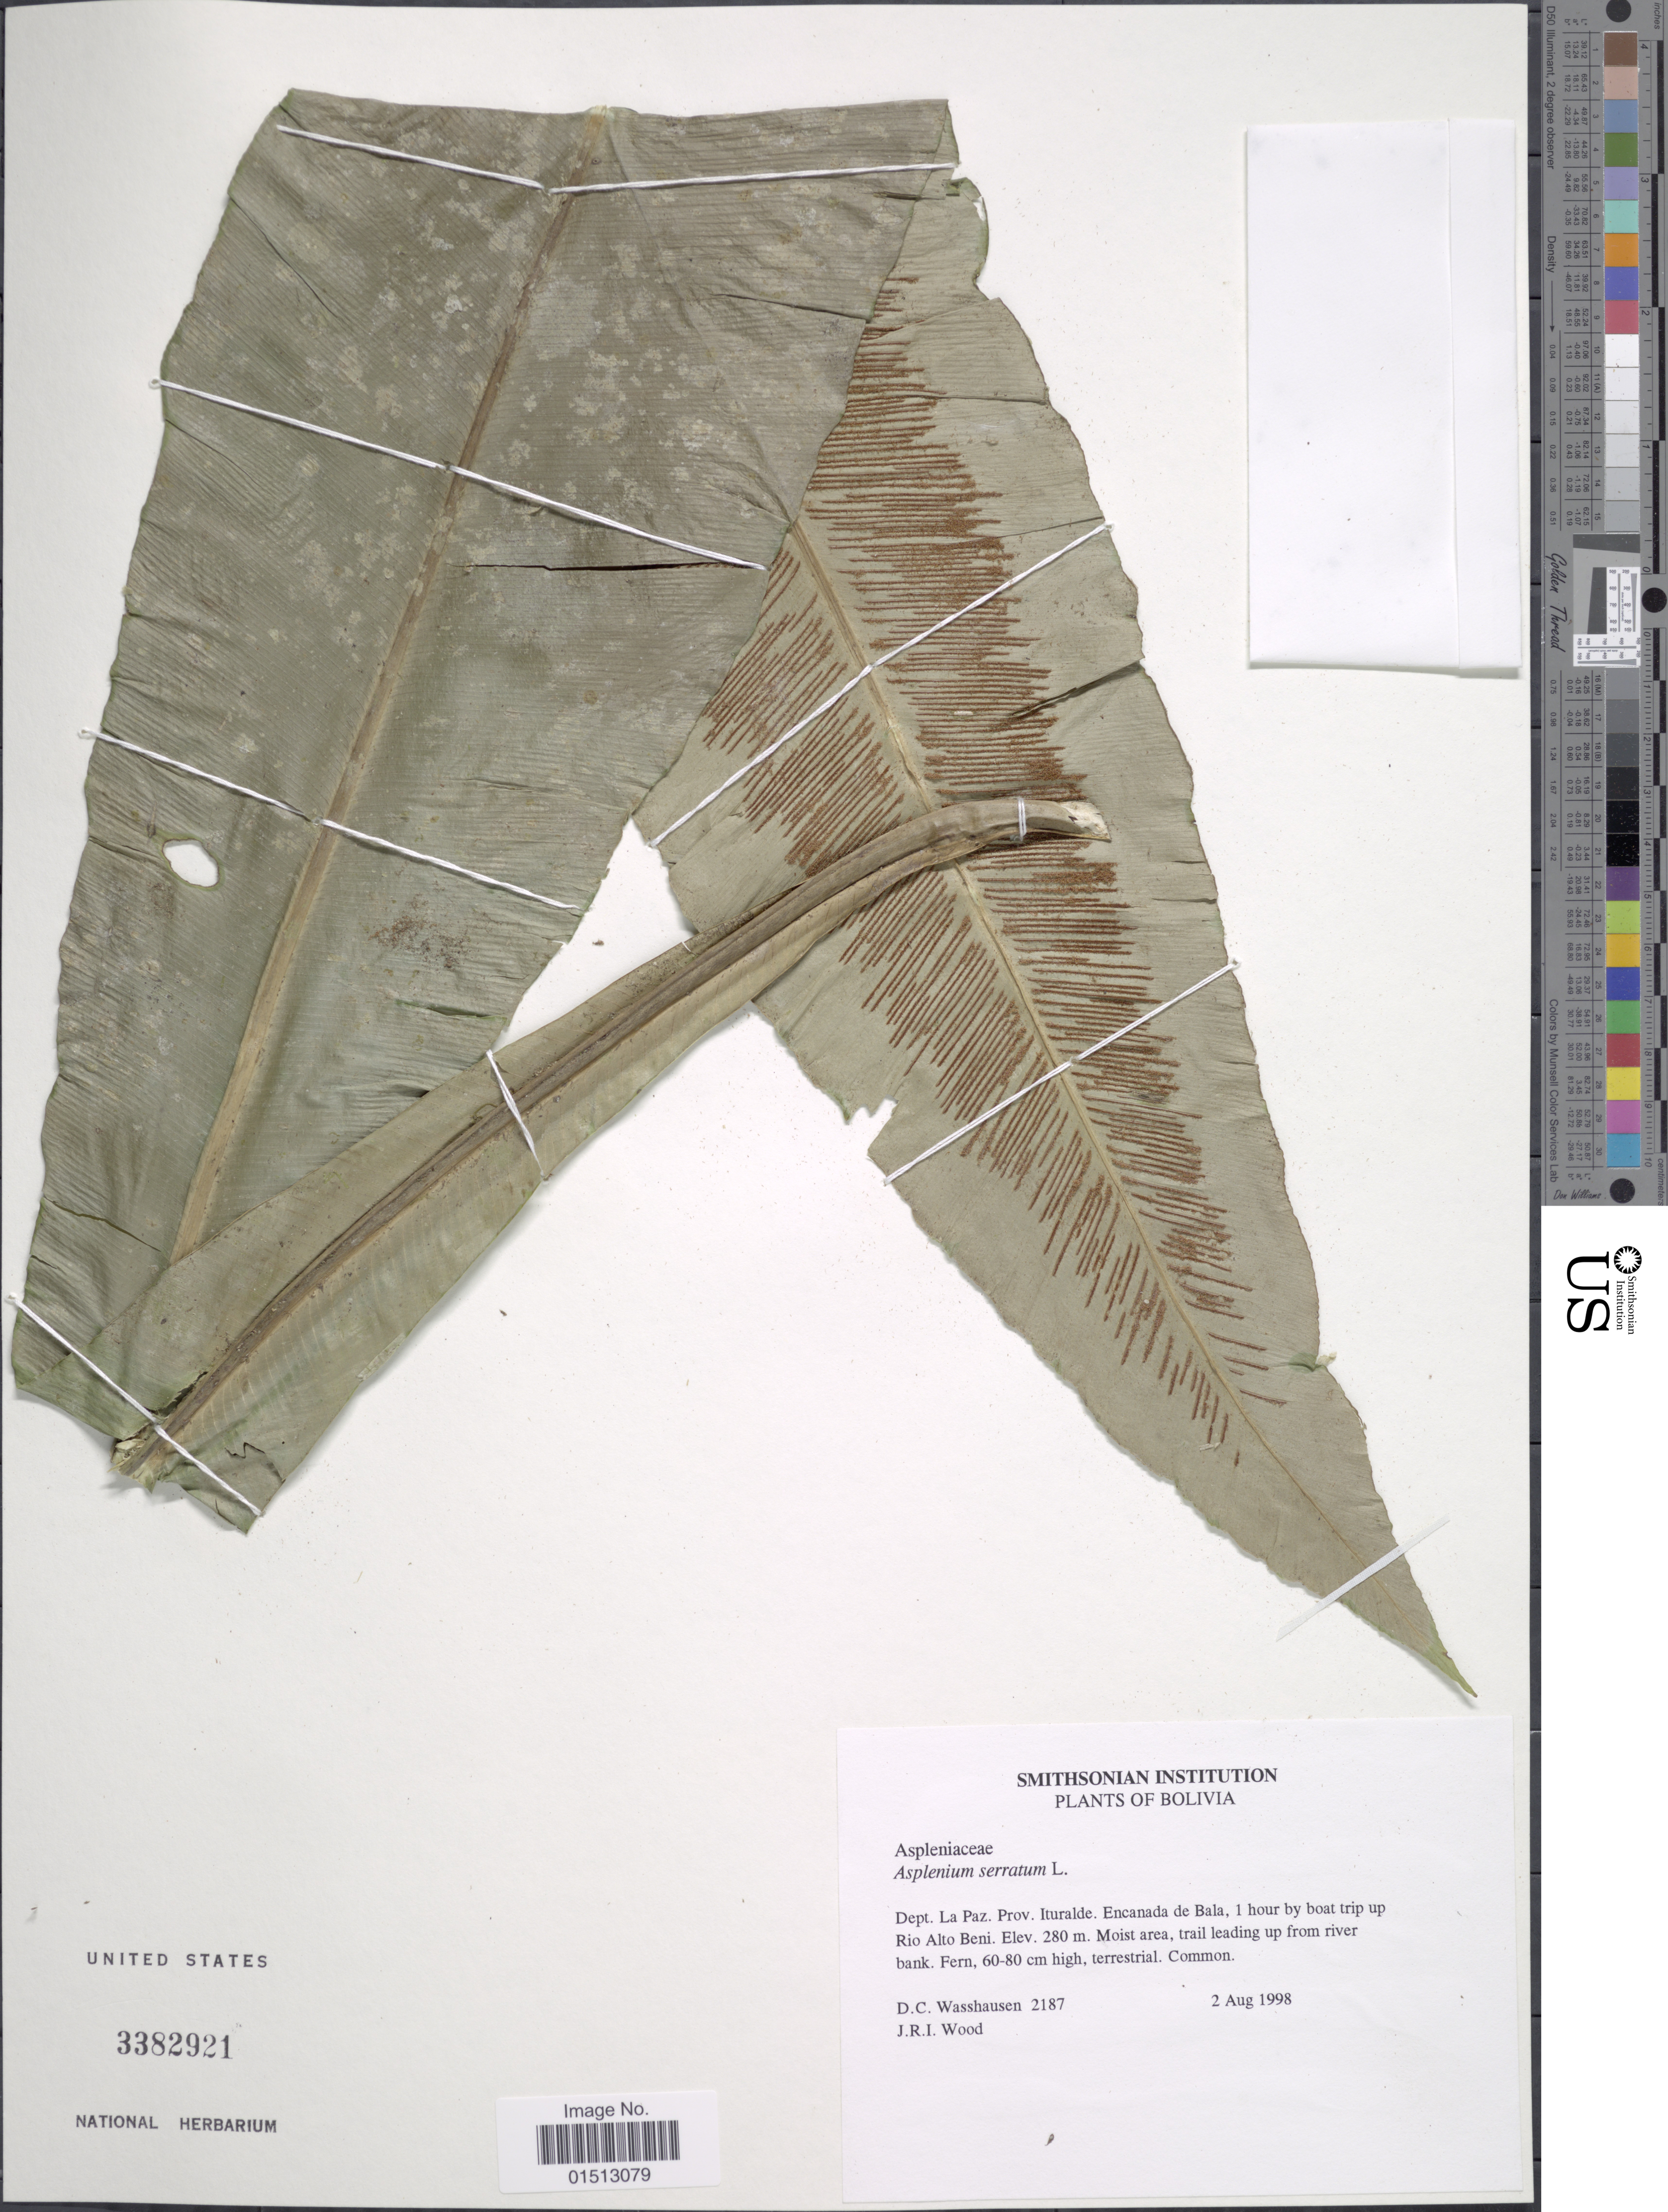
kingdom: Plantae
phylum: Tracheophyta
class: Polypodiopsida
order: Polypodiales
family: Aspleniaceae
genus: Asplenium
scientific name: Asplenium serratum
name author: L.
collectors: D. C. Wasshausen & J. R. I. Wood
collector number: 2187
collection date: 1998-08-02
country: Bolivia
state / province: La Paz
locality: Prov. Ituralde, Encanada de Bala, 1 hour by boat trip up Rio Alto Beni, moist area, trail leading up from river bank.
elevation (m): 280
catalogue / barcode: US 3382921